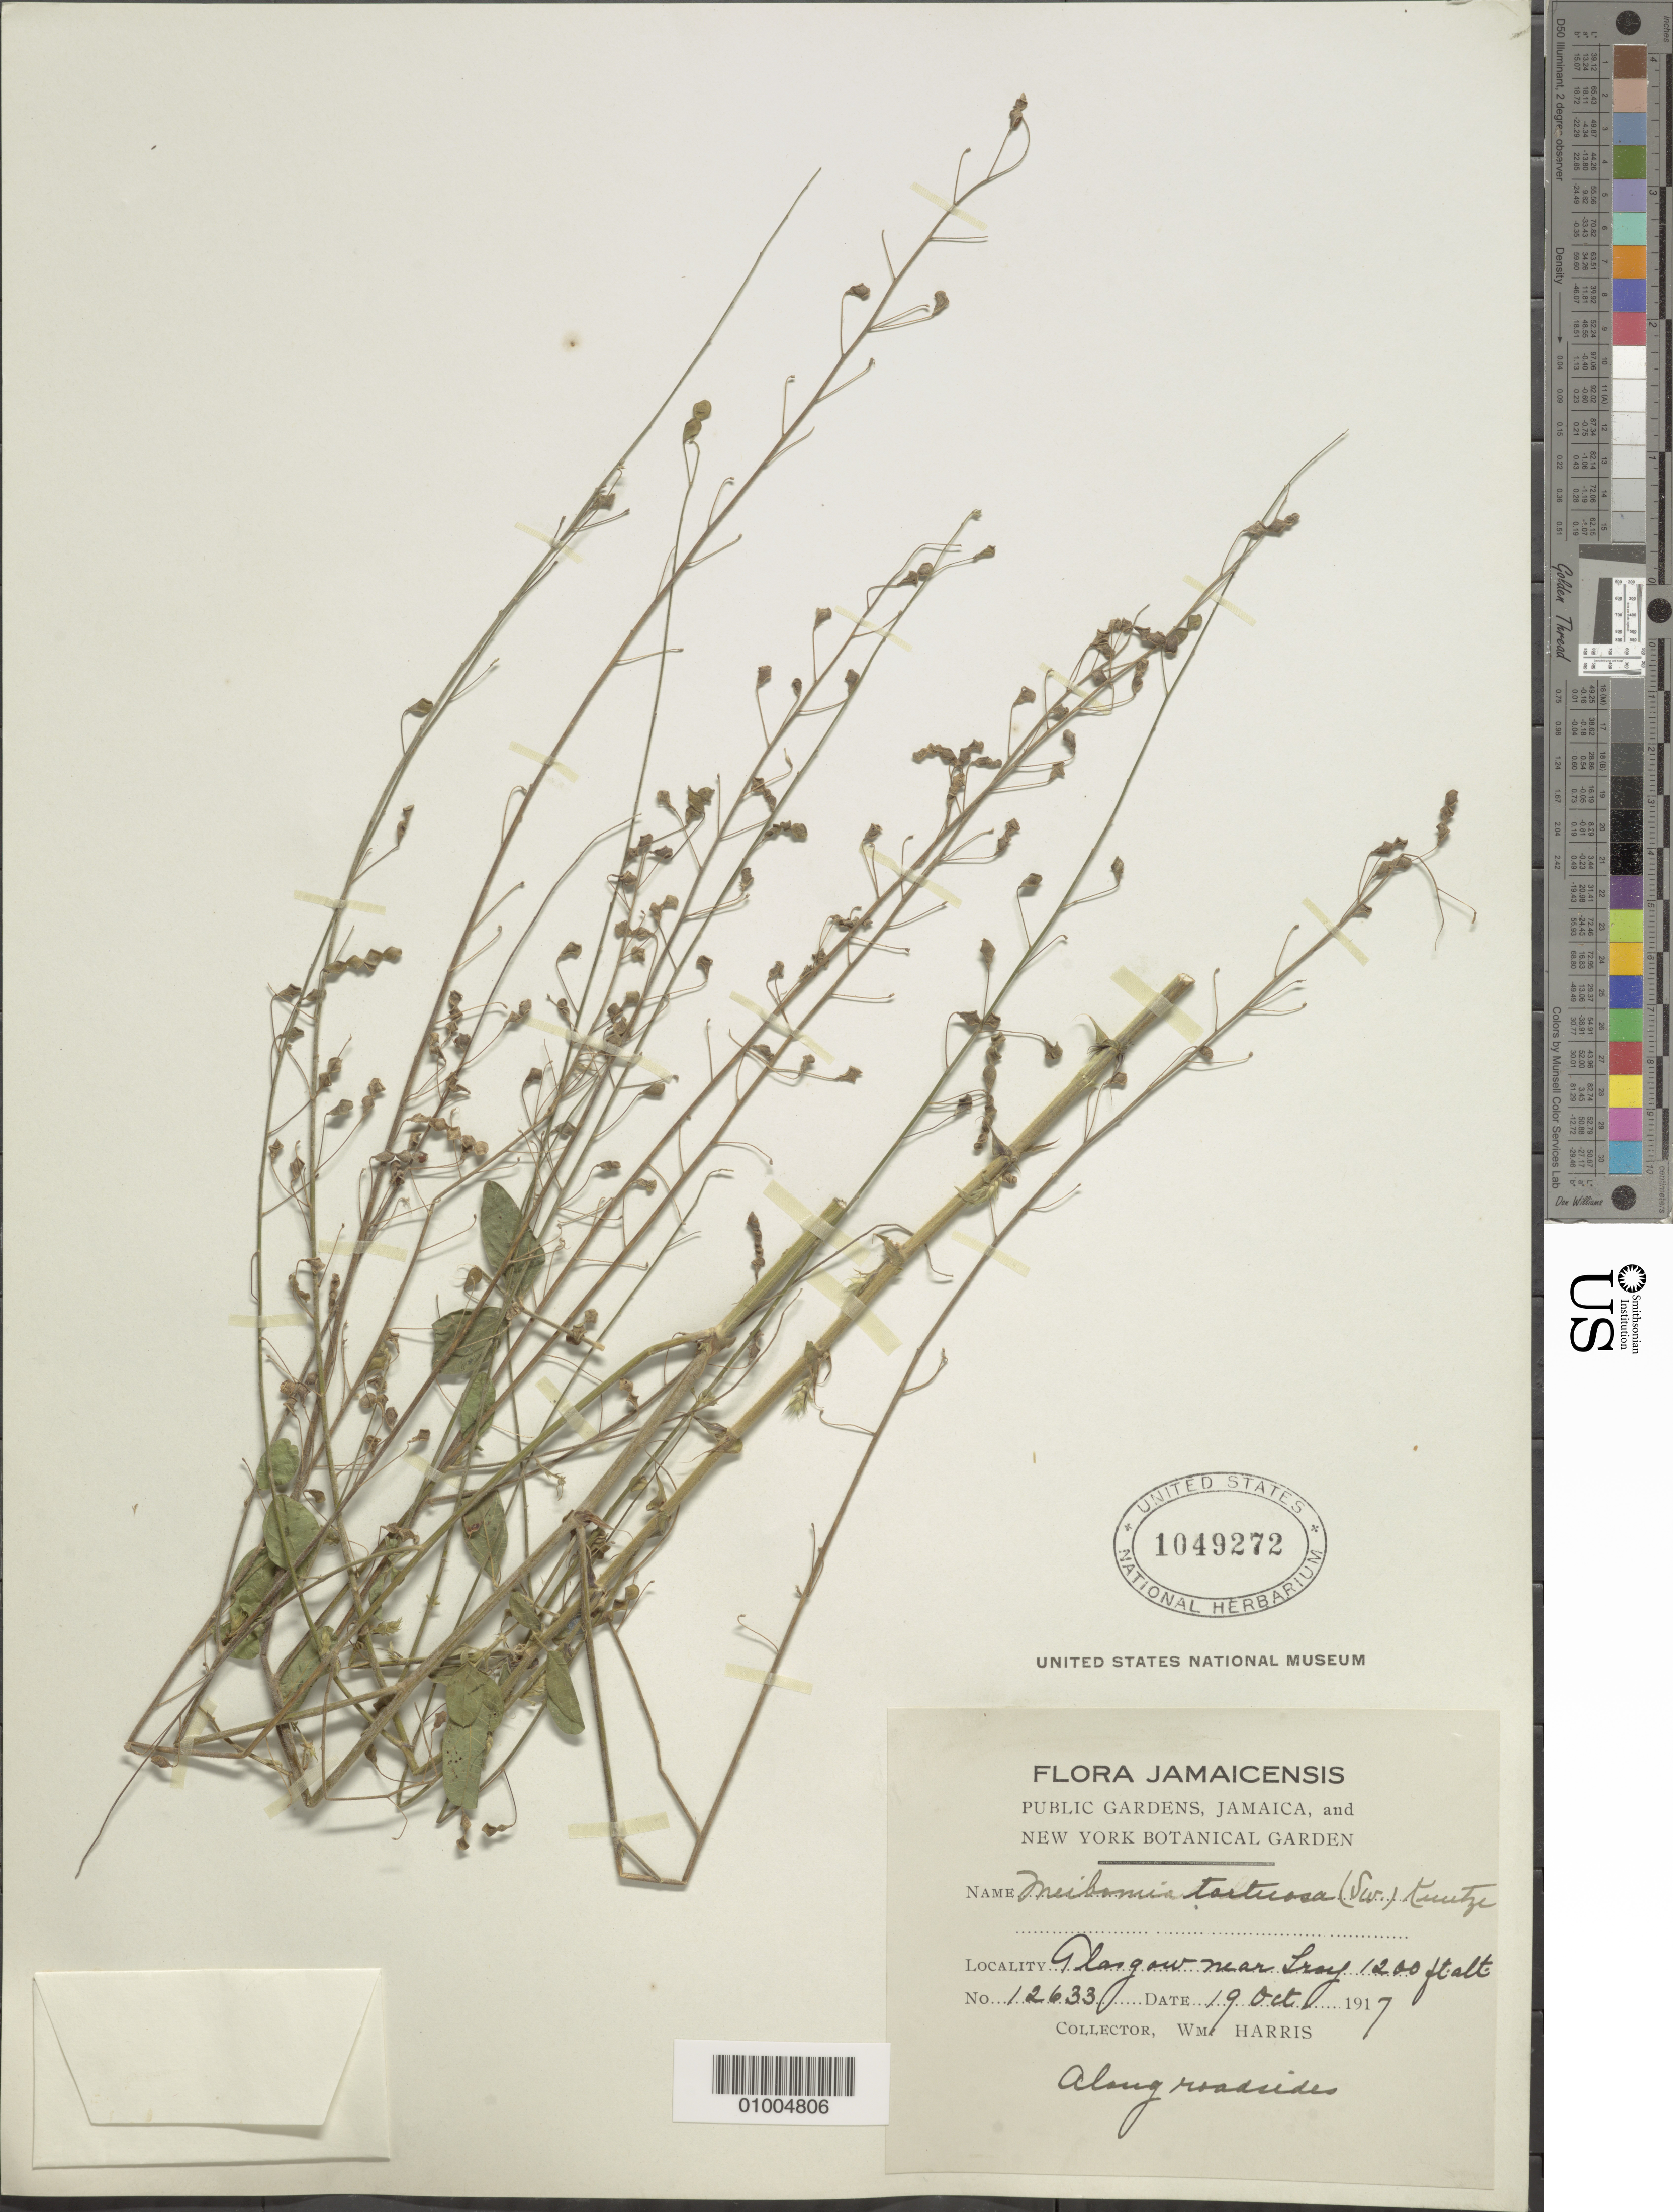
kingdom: Plantae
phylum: Tracheophyta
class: Magnoliopsida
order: Fabales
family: Fabaceae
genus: Desmodium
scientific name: Desmodium tortuosum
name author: (Sw.) DC.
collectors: W. H. Harris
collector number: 12633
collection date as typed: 19 Oct 1917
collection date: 1917-10-19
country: Jamaica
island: Jamaica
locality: Glangow near roadside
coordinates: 0 N, 0 E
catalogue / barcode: US 1049272